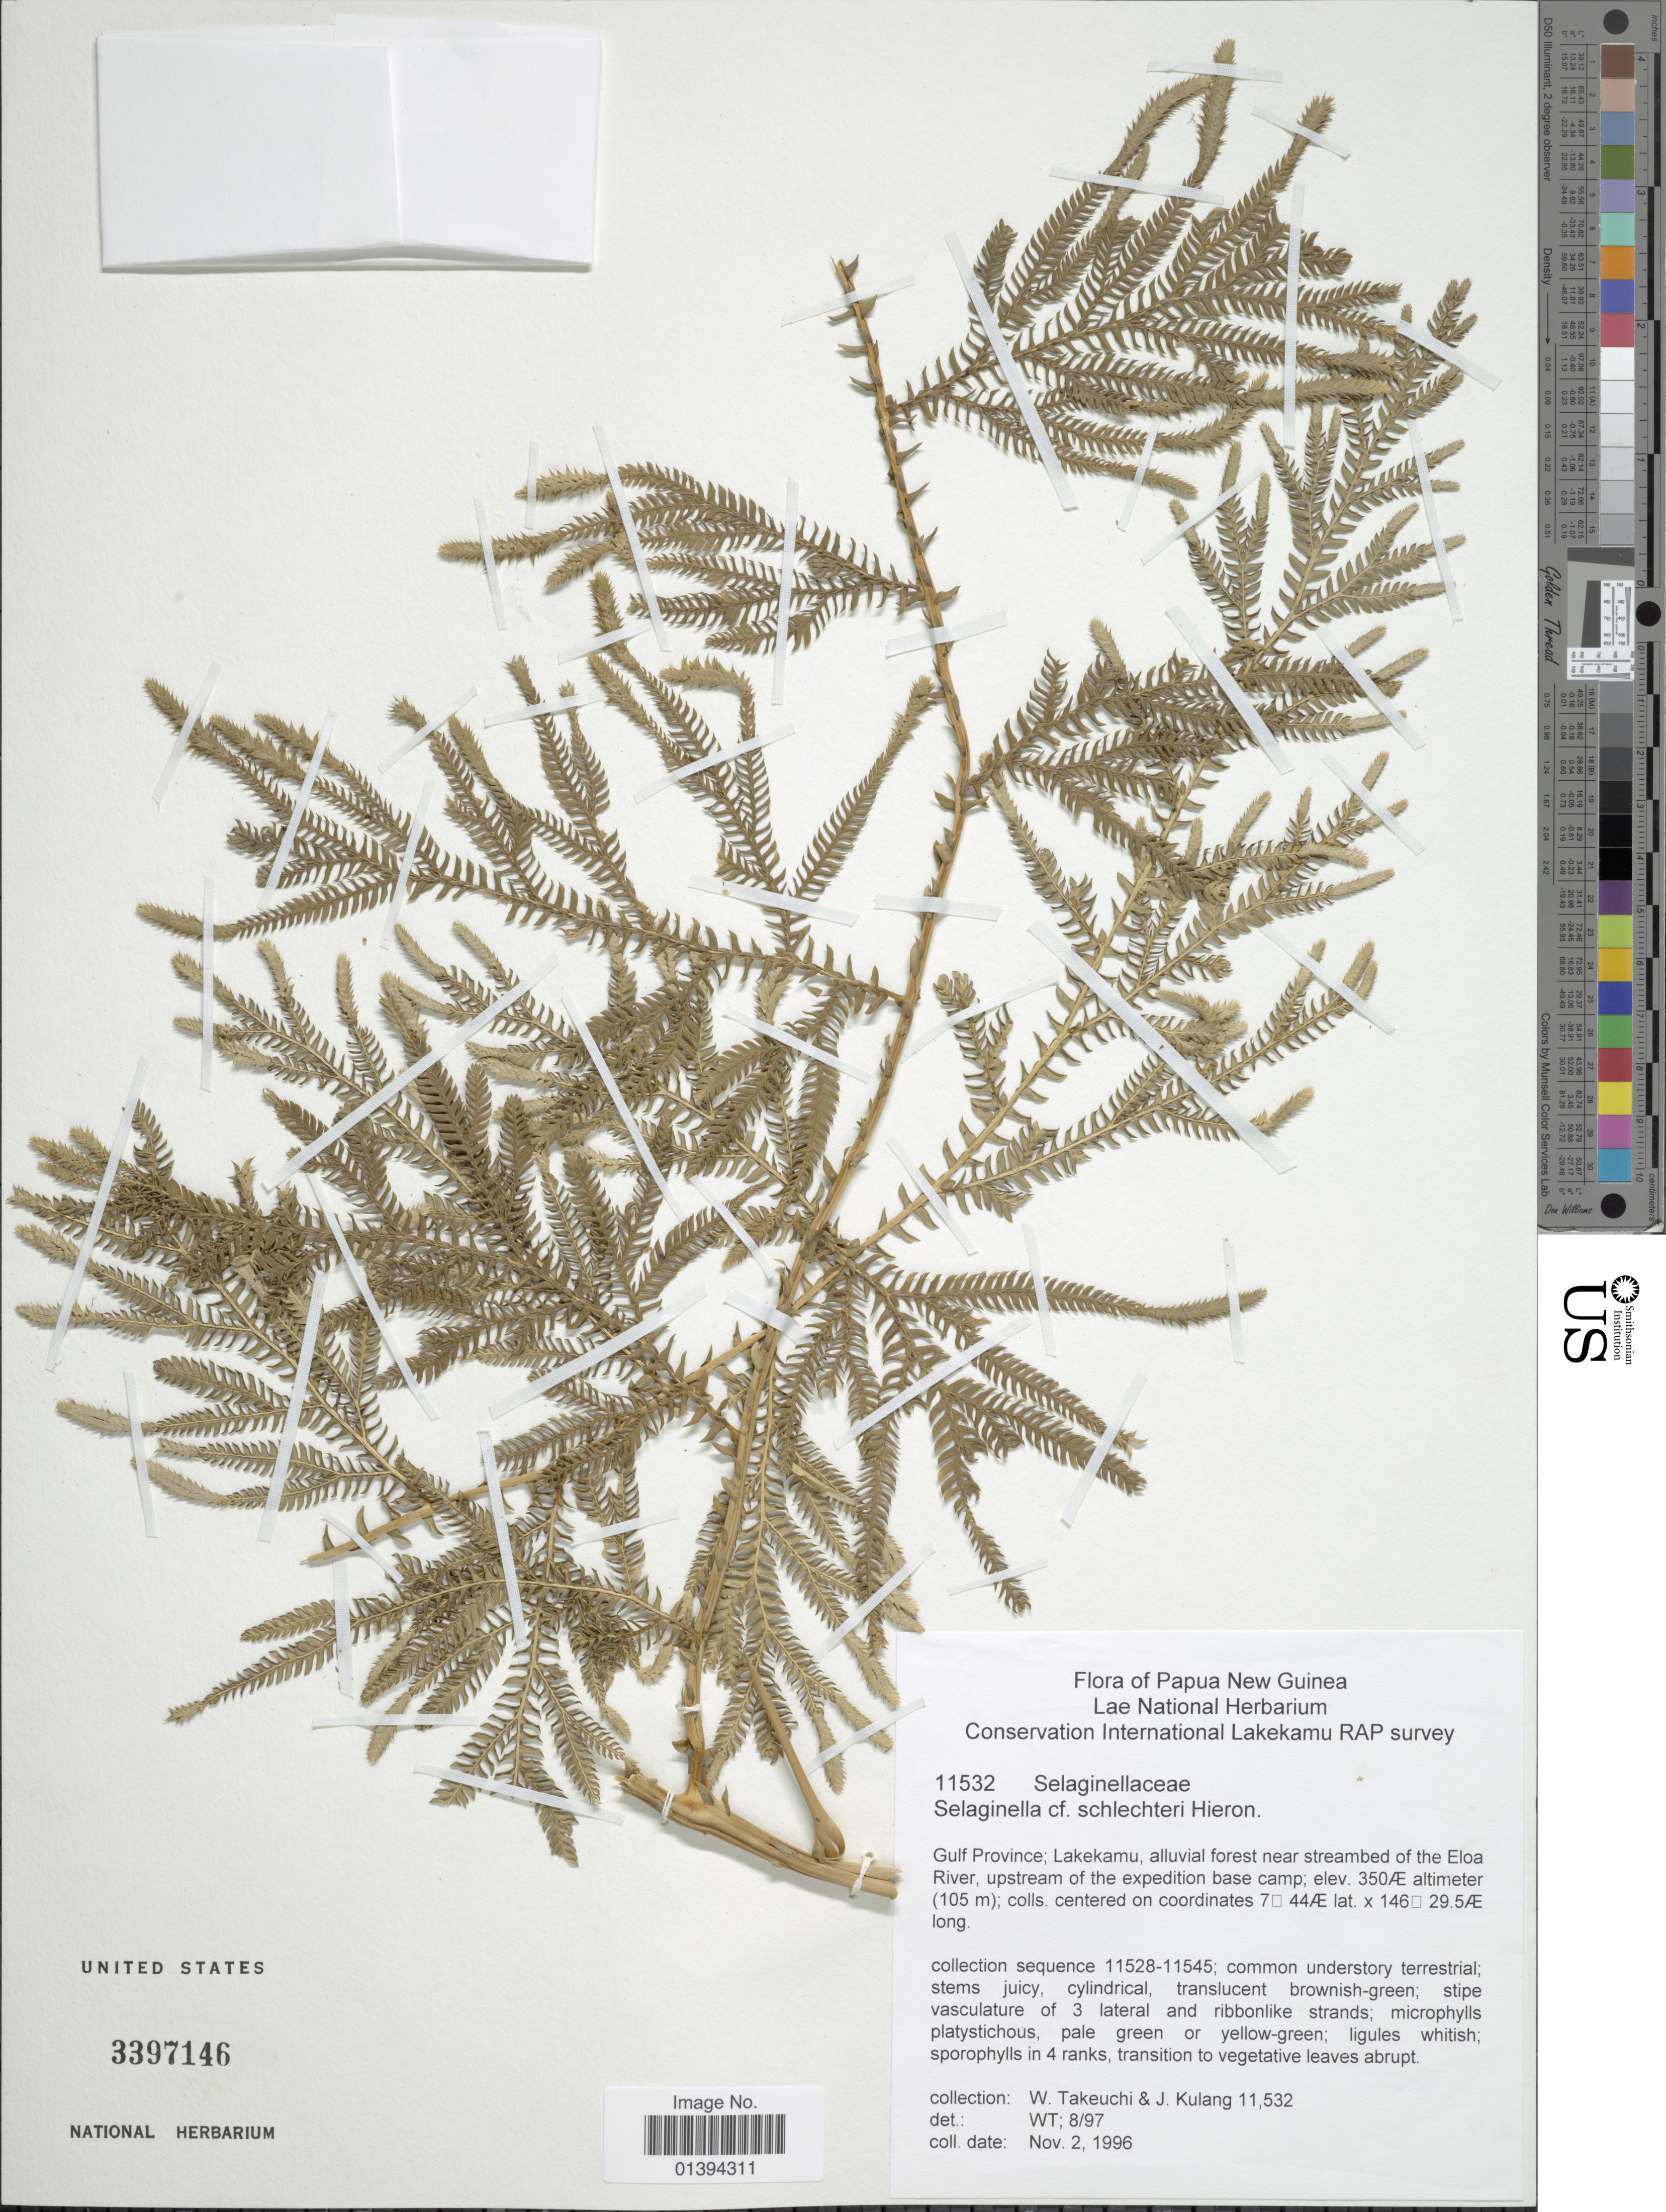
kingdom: Plantae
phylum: Tracheophyta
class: Lycopodiopsida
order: Selaginellales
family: Selaginellaceae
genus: Selaginella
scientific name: Selaginella schlechteri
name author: Hieron. in Lauterb.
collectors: W. Takeuchi & J. Kulang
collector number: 11532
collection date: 1996-11-02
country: Papua New Guinea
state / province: Gulf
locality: Gulf Province; Lakekamu, alluvial forest near streambed of the Eloa River, upstream of the expedition base camp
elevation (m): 105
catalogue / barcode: US 3397146